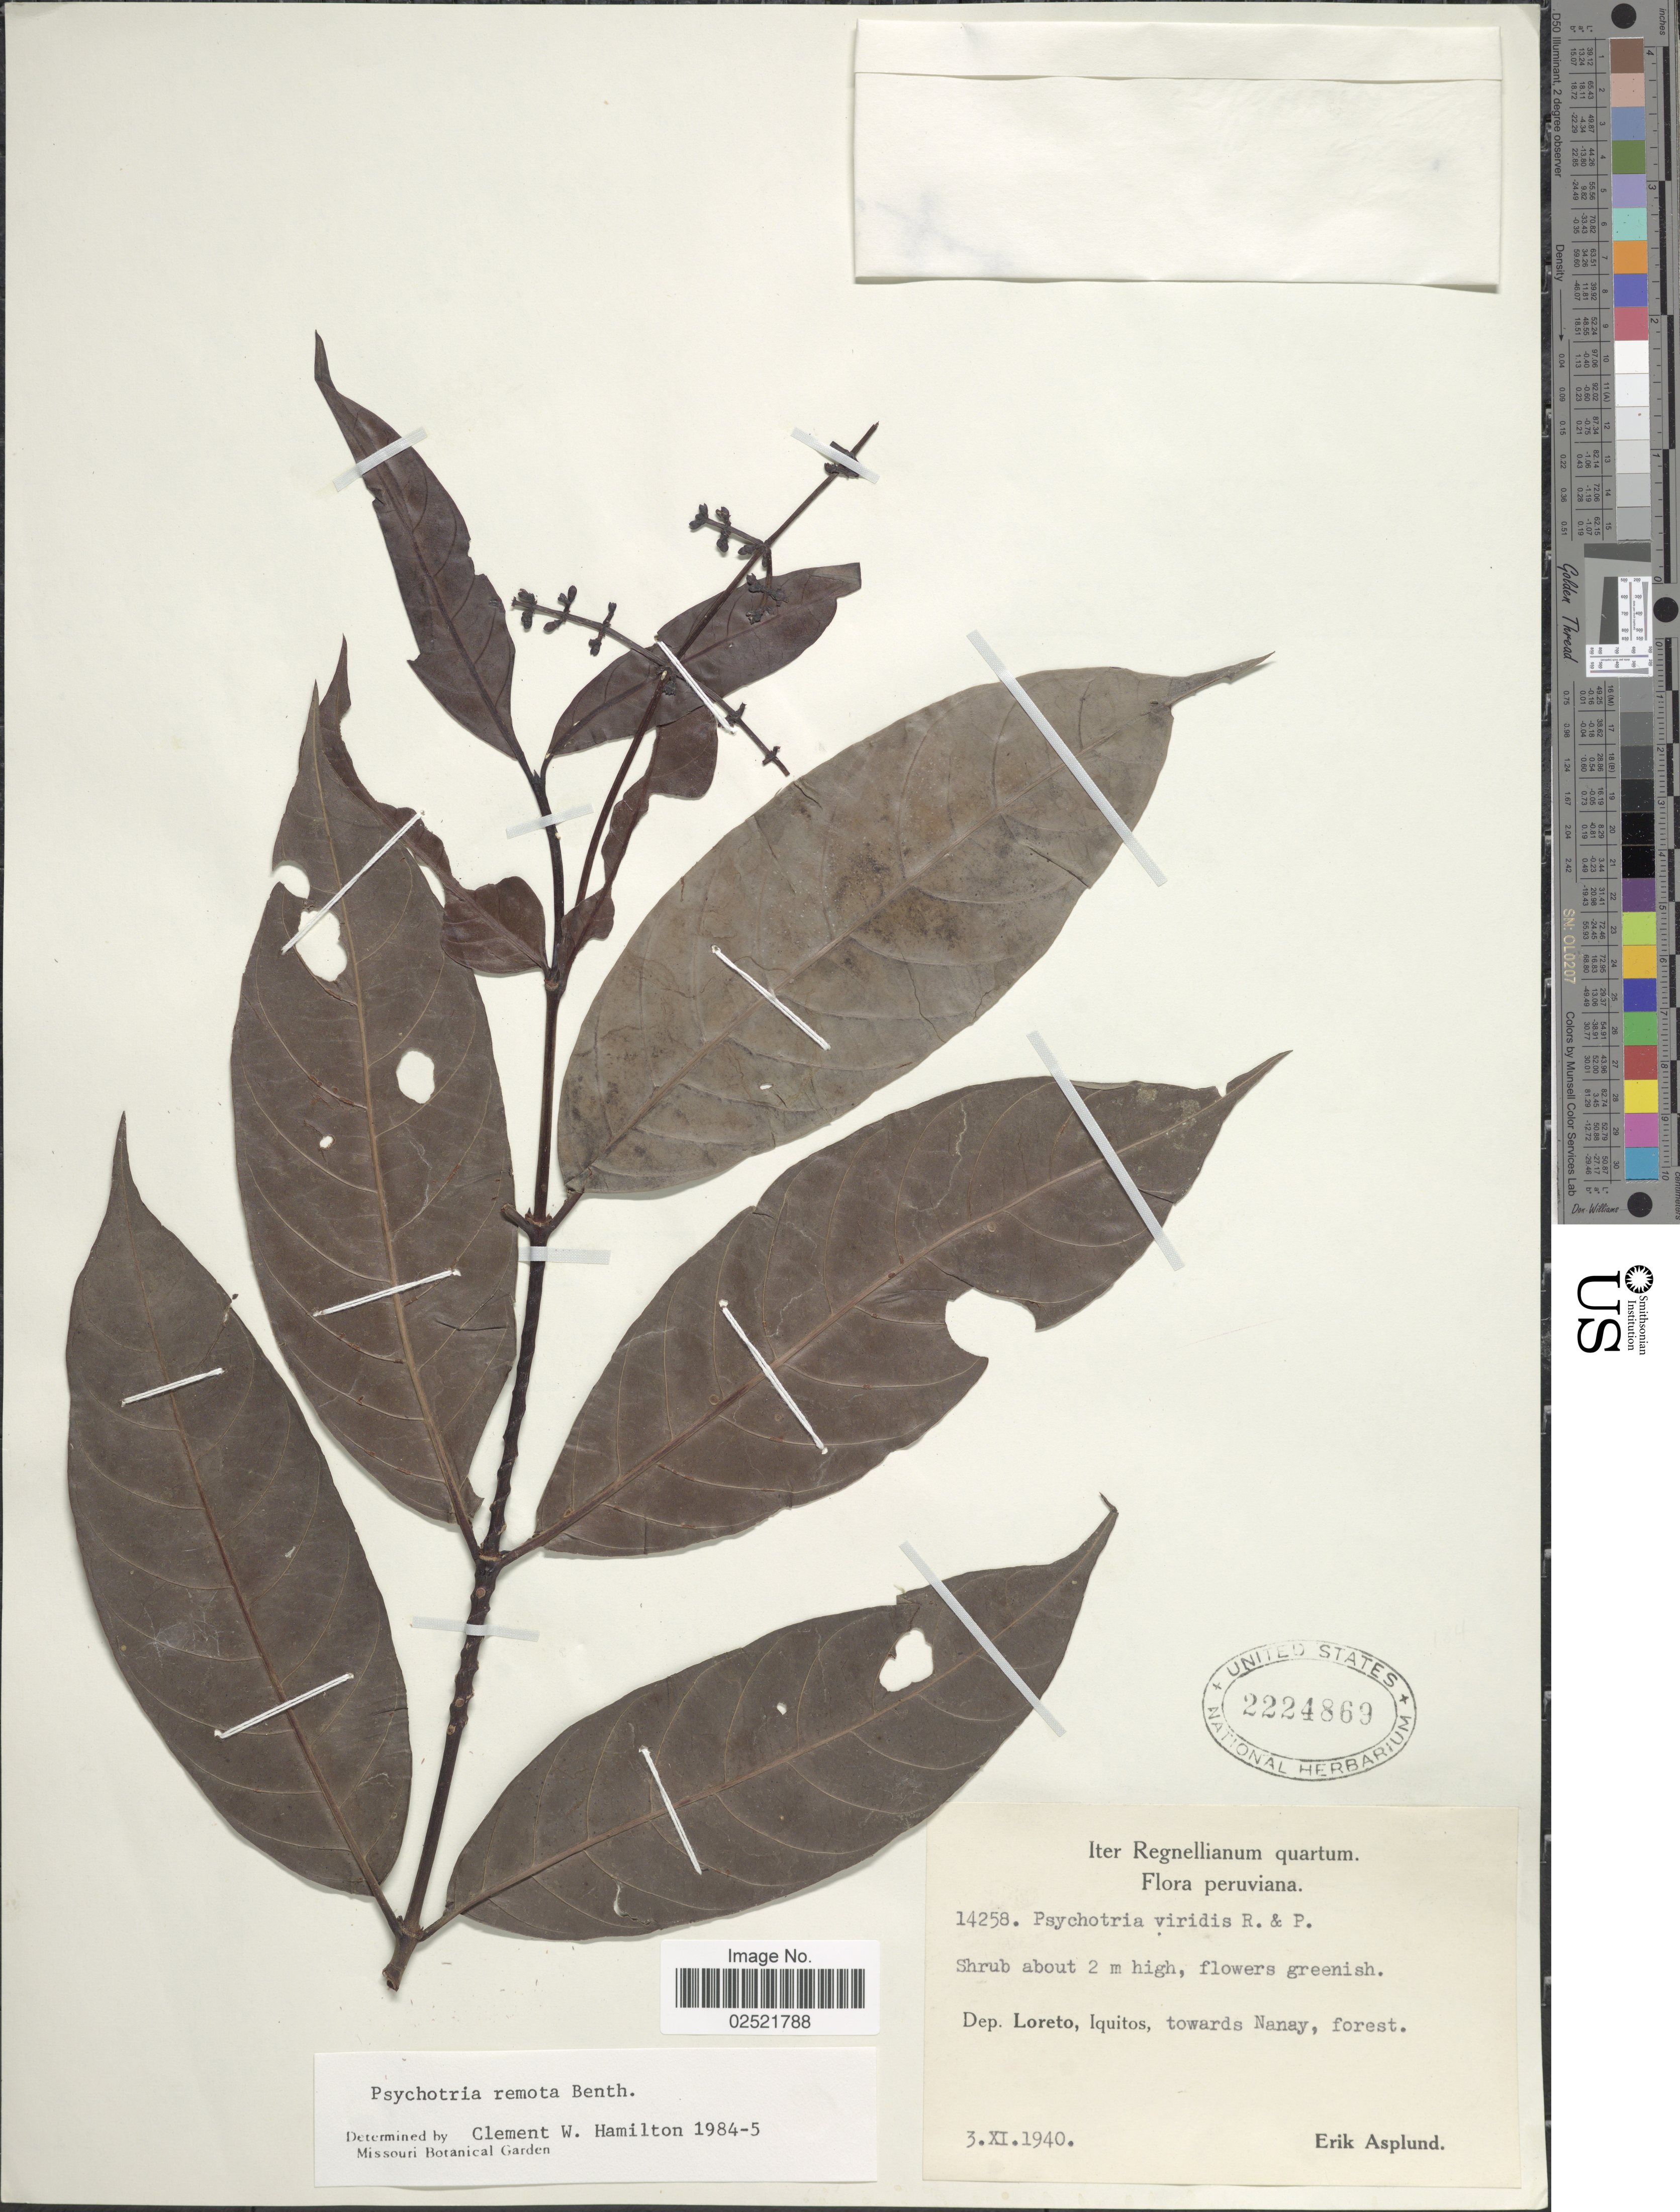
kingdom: Plantae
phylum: Tracheophyta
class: Magnoliopsida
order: Gentianales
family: Rubiaceae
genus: Psychotria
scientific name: Psychotria remota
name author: Benth.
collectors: E. Asplund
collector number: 14258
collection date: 1940-11-30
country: Peru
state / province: Loreto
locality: Iquitos, towards Nanay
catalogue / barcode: US 2224869